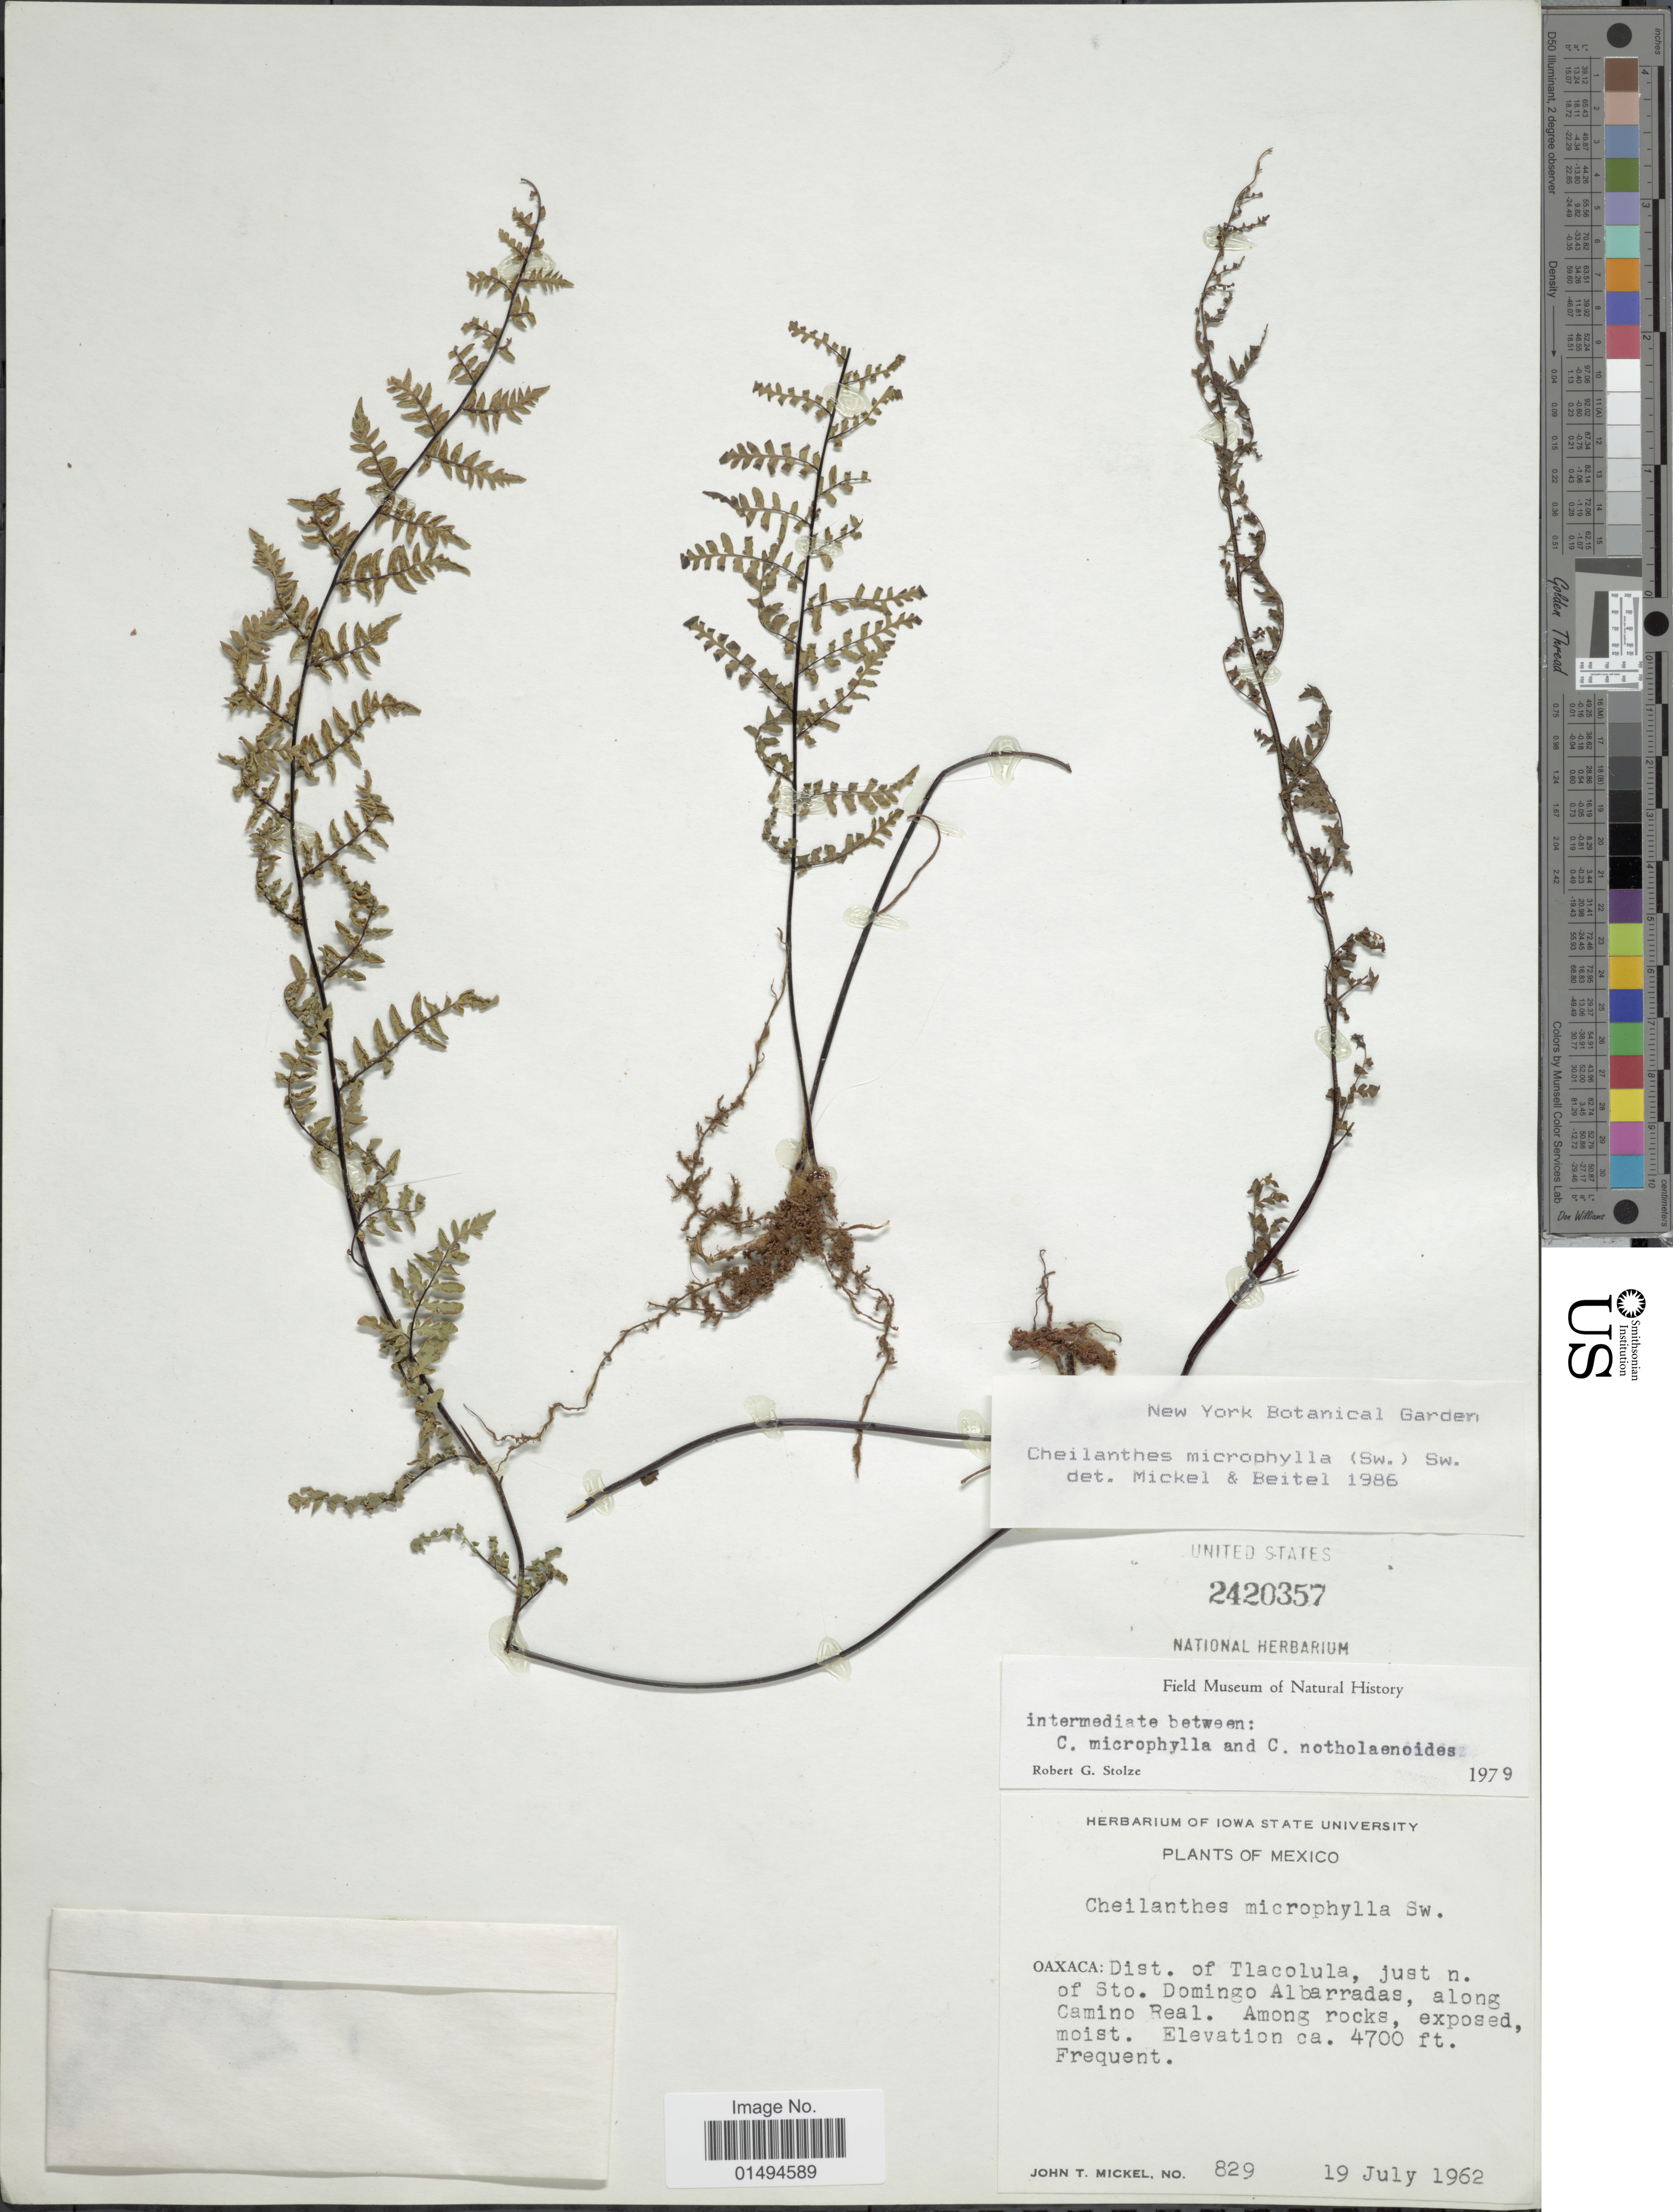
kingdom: Plantae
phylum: Tracheophyta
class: Polypodiopsida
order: Polypodiales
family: Pteridaceae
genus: Myriopteris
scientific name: Myriopteris microphylla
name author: (Sw.) Grusz & Windham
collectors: J. T. Mickel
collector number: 829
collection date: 1962-07-19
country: Mexico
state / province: Oaxaca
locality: Dist. of Tlacolula, just n. of Sto. Domingo Albarradas, along Camino Real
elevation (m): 1433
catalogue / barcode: US 2420357